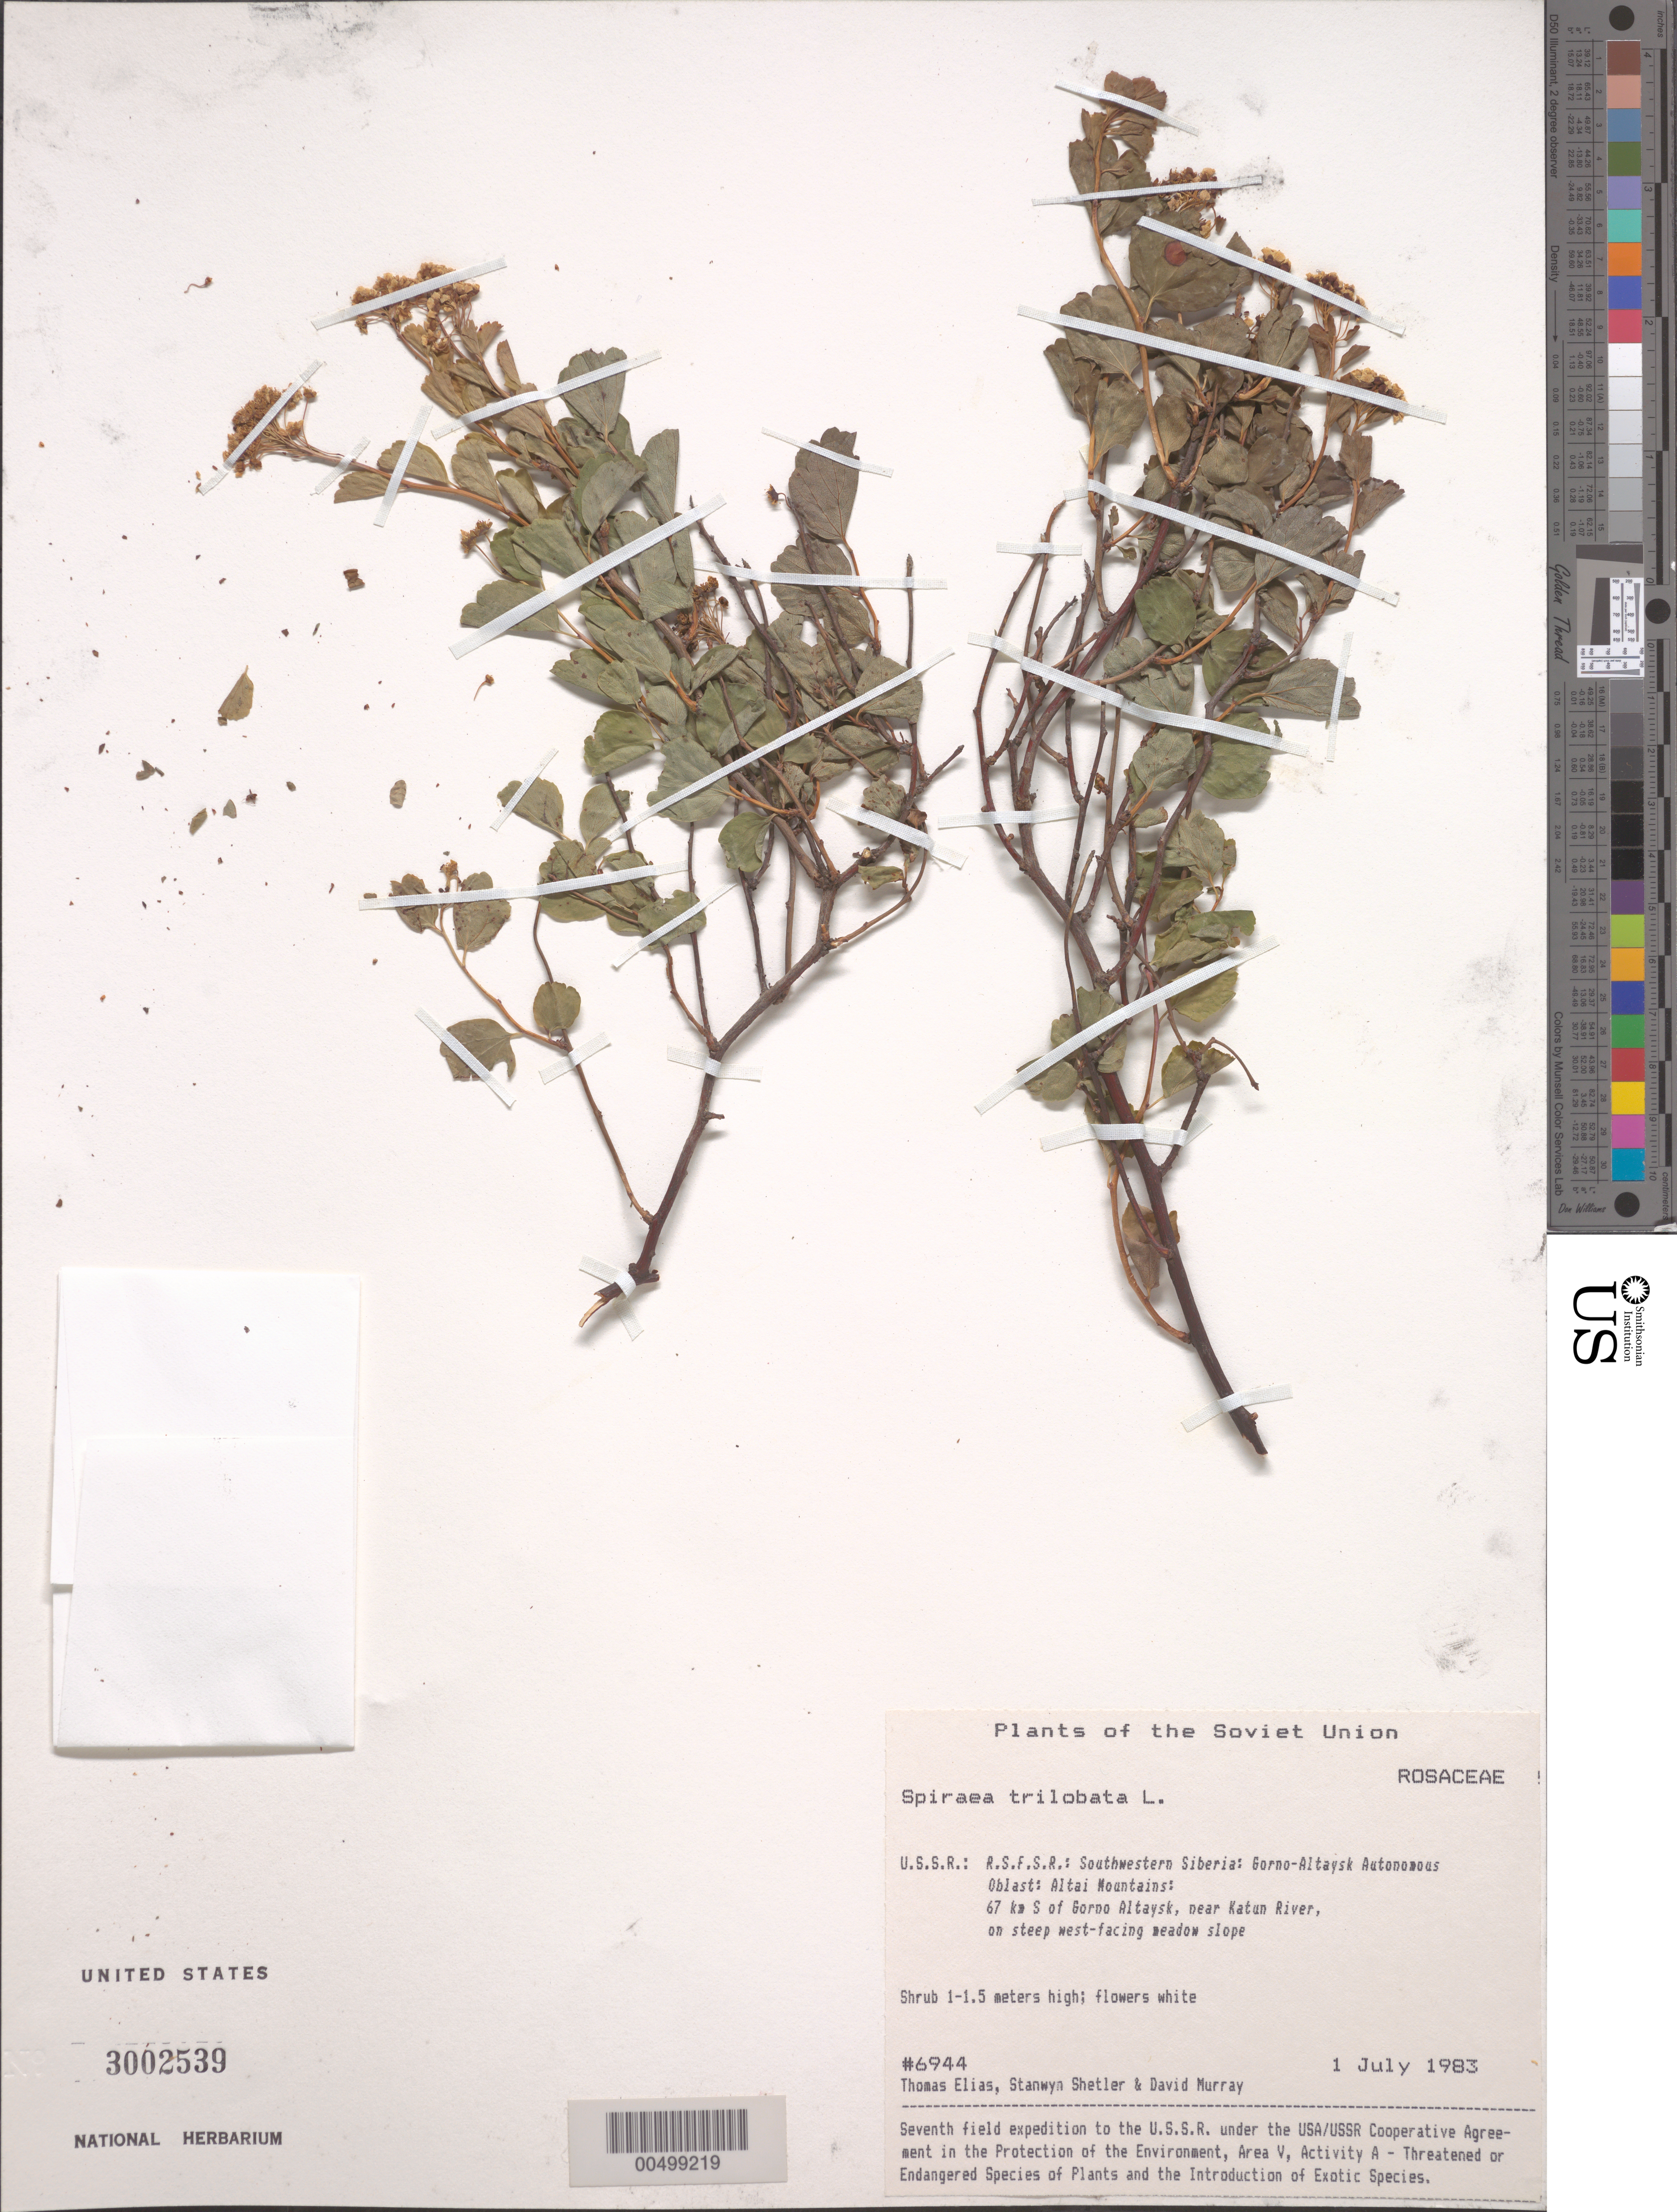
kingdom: Plantae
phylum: Tracheophyta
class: Magnoliopsida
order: Rosales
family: Rosaceae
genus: Spiraea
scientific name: Spiraea trilobata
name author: L.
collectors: T. Elias, S. Shetler & D. F. Murray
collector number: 6944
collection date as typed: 01 Jul 1983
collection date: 1983-07-01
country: Russian Federation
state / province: Altai Republic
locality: Altai Mountains, 67 km S of Gorno-Altaysk, near Katun River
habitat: on steep west-facing meadow slope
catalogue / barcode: US 3002539